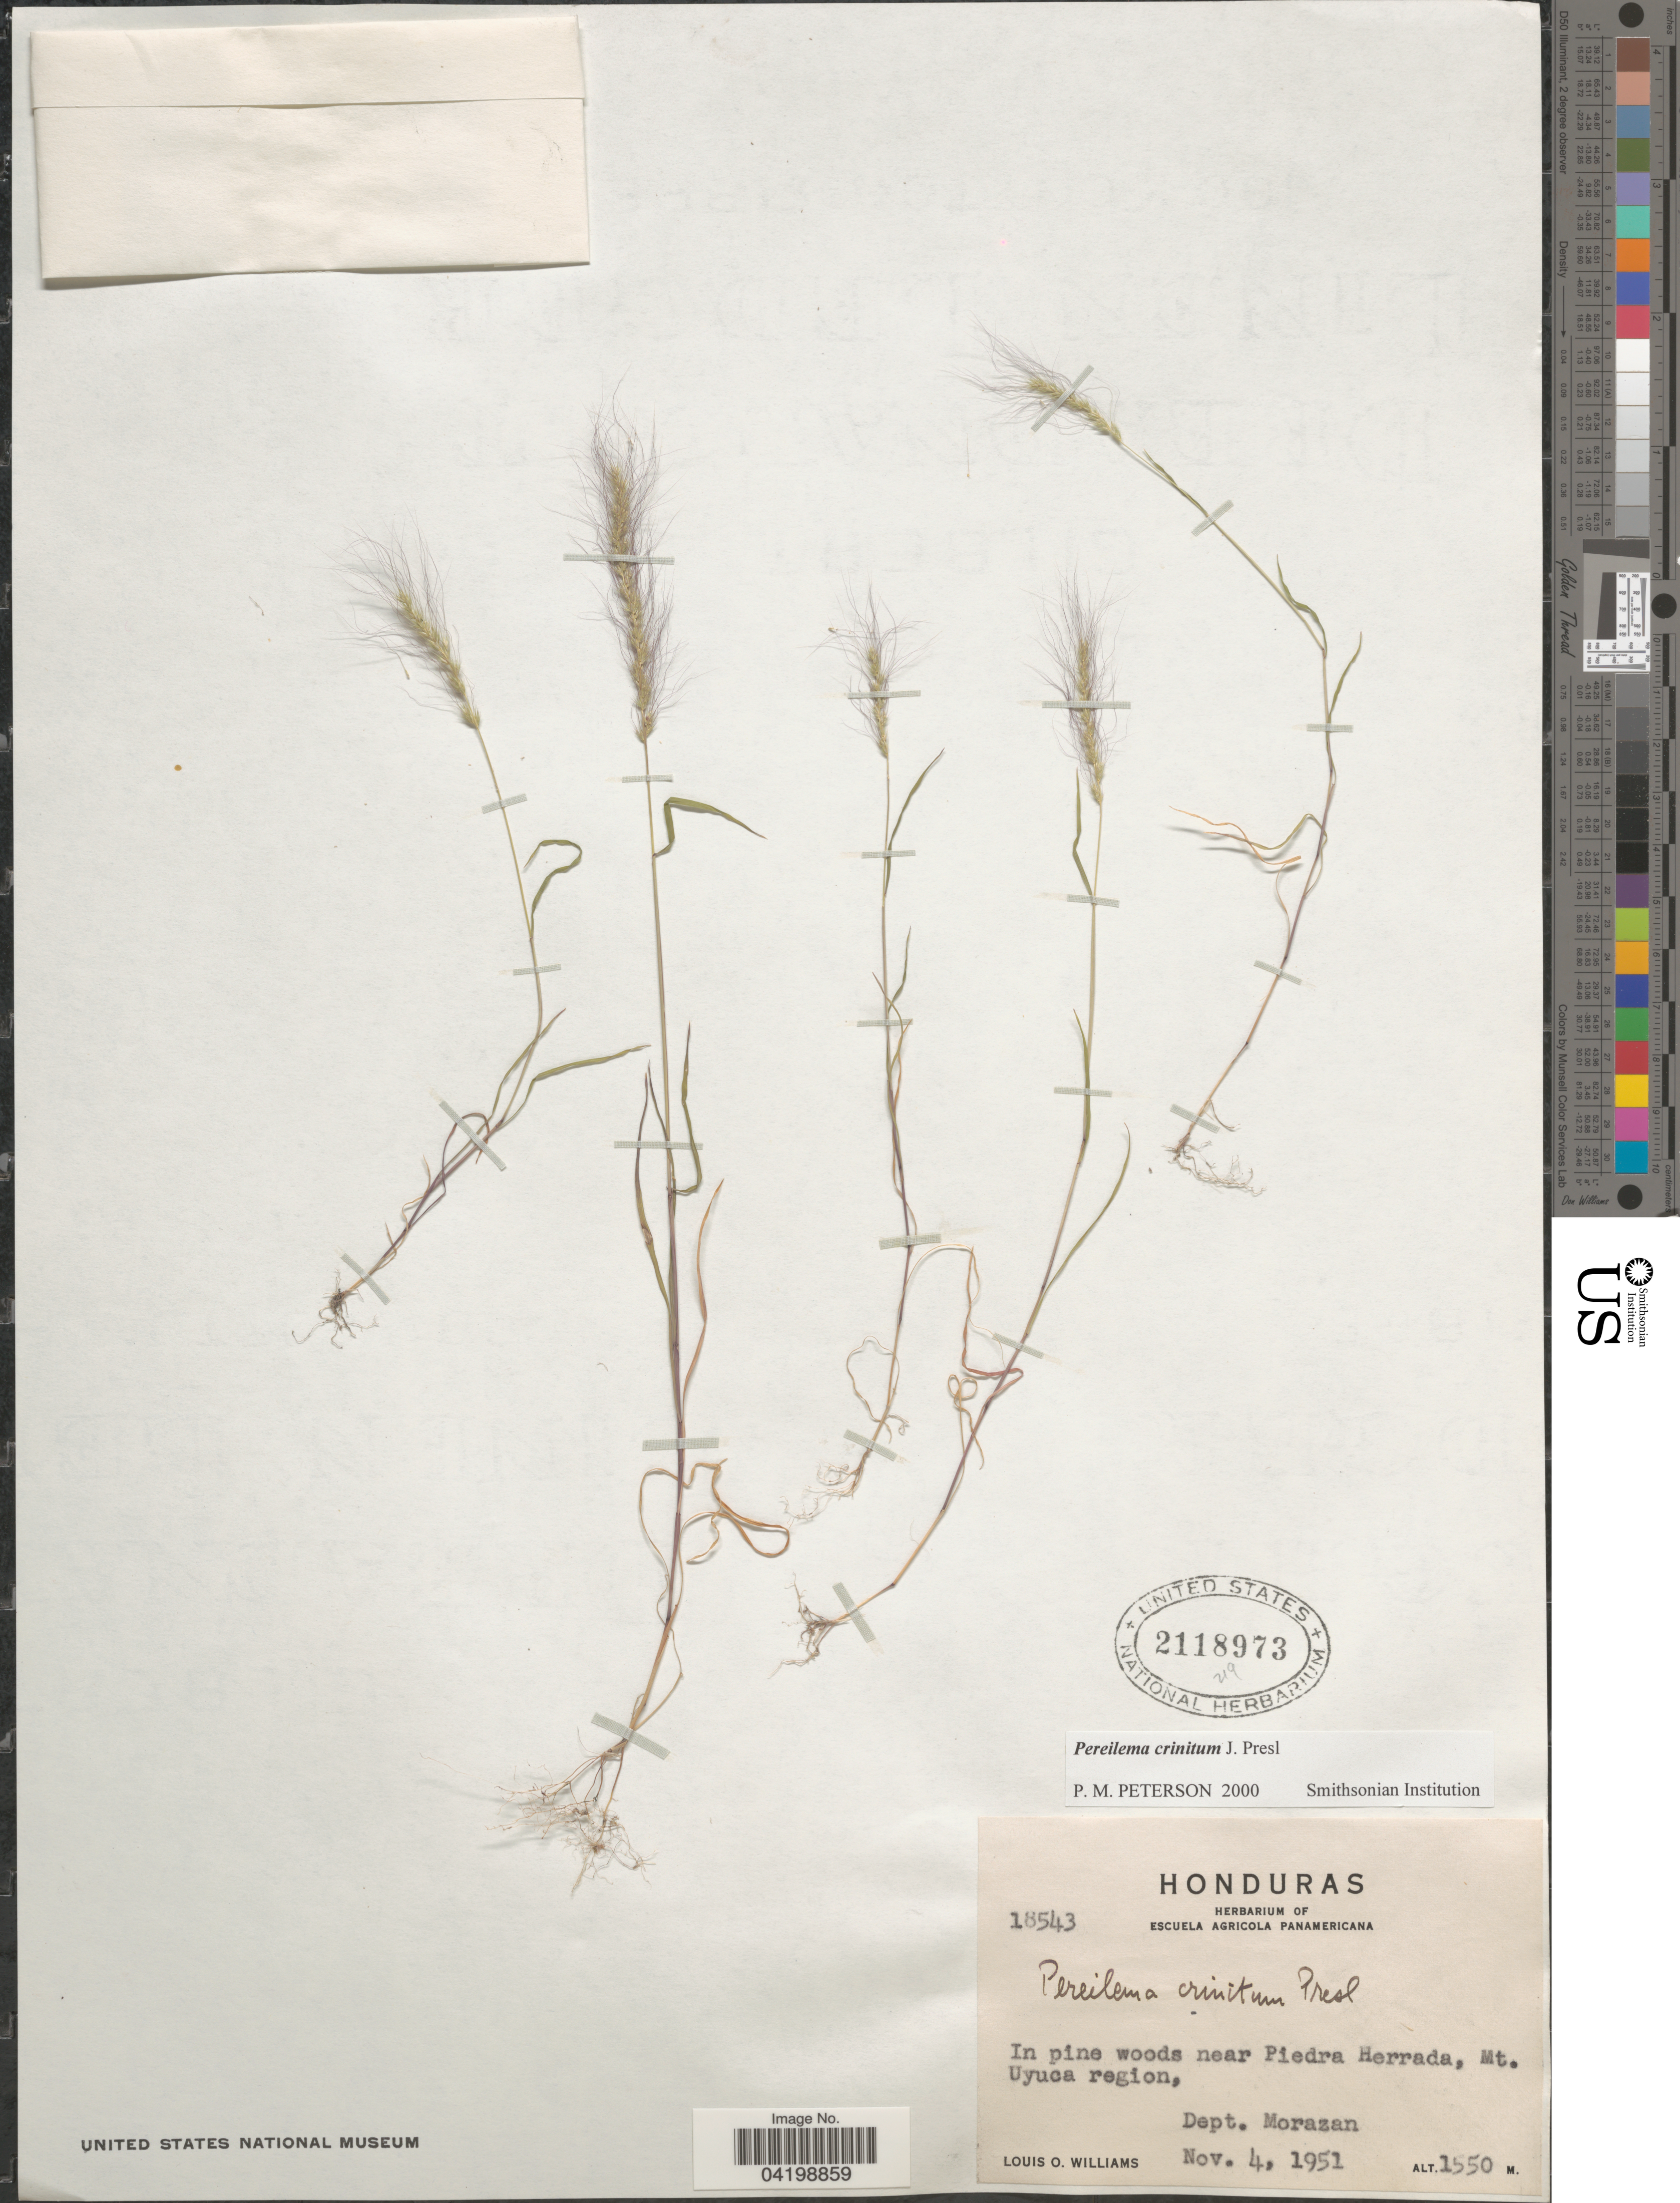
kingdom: Plantae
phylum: Tracheophyta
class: Liliopsida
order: Poales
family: Poaceae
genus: Muhlenbergia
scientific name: Muhlenbergia pereilema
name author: P.M. Peterson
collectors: L. O. Williams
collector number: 18543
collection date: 1951-11-04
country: Honduras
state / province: Fco. Morazán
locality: In pine woods near Piedra Herrada, Mt. Uyuca region, Dept. Morazan.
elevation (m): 1550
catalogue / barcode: US 2118973